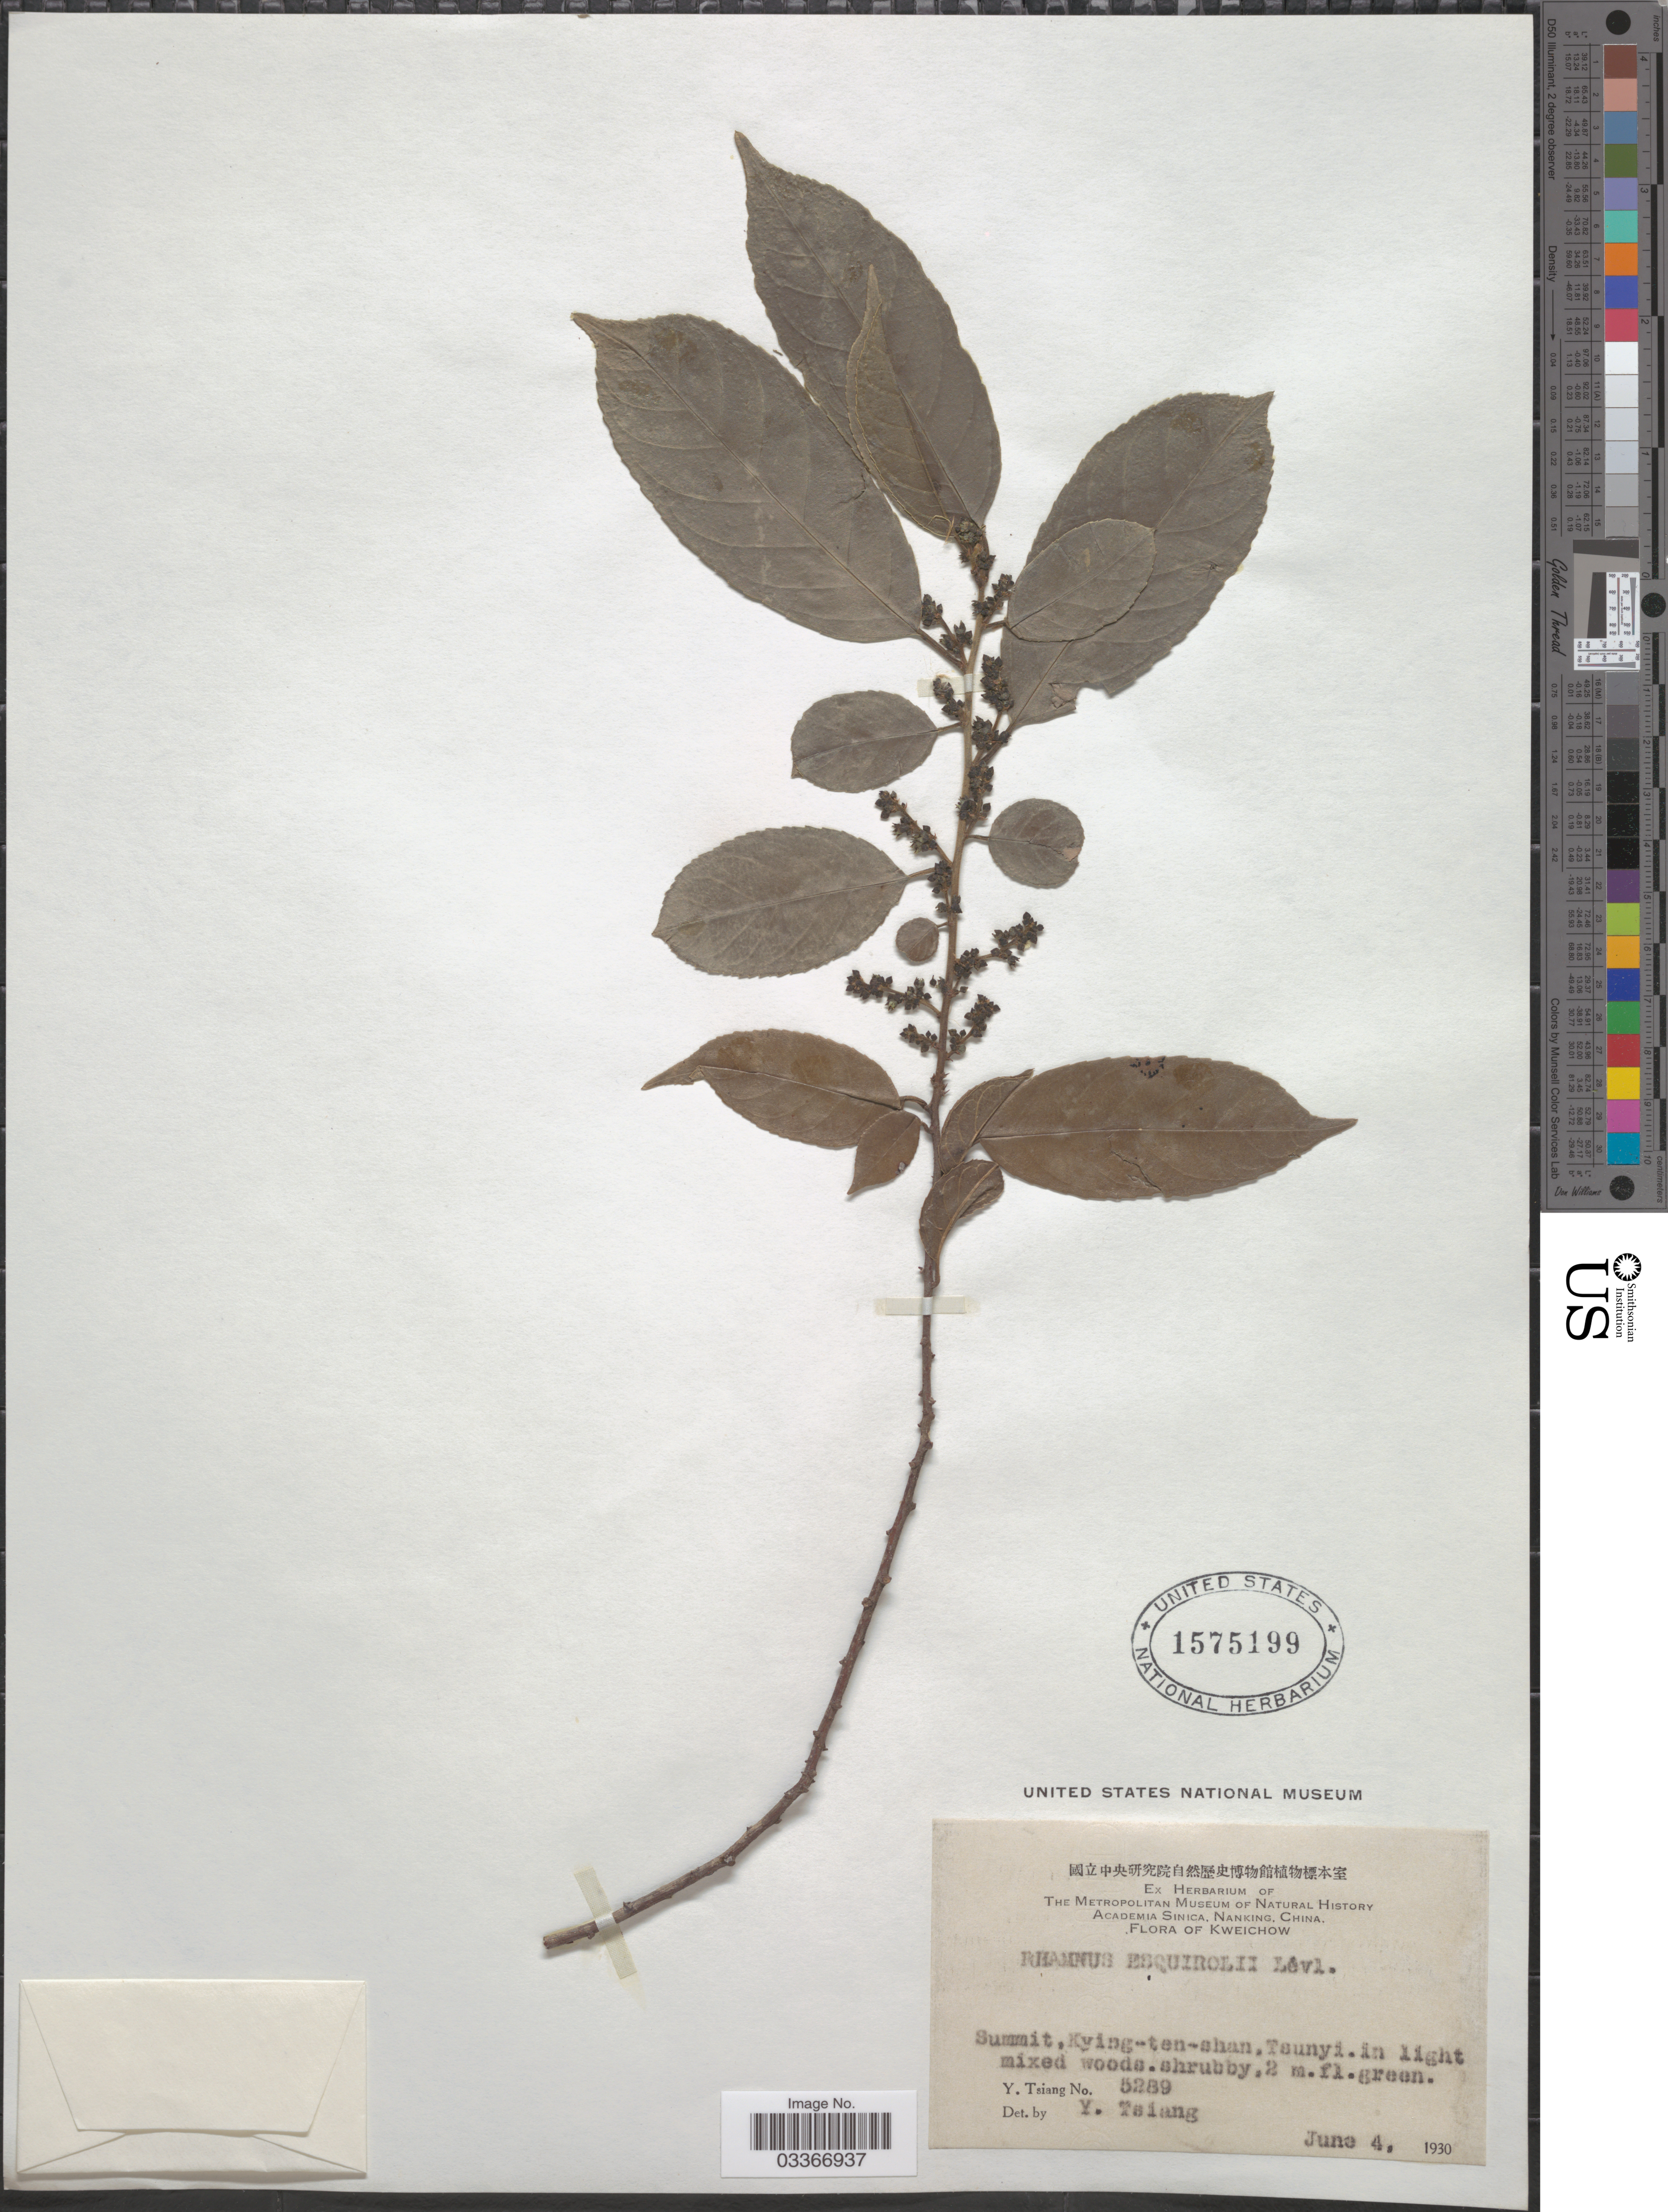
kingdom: Plantae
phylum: Tracheophyta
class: Magnoliopsida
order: Rosales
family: Rhamnaceae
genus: Rhamnus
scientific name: Rhamnus esquirolii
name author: H. Lév.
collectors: Y. Tsiang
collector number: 5289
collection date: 1930-06-04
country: China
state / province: Guizhou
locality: Kweichow. Summit, Kying-ten-shan, Tsunyi.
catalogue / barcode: US 1575199